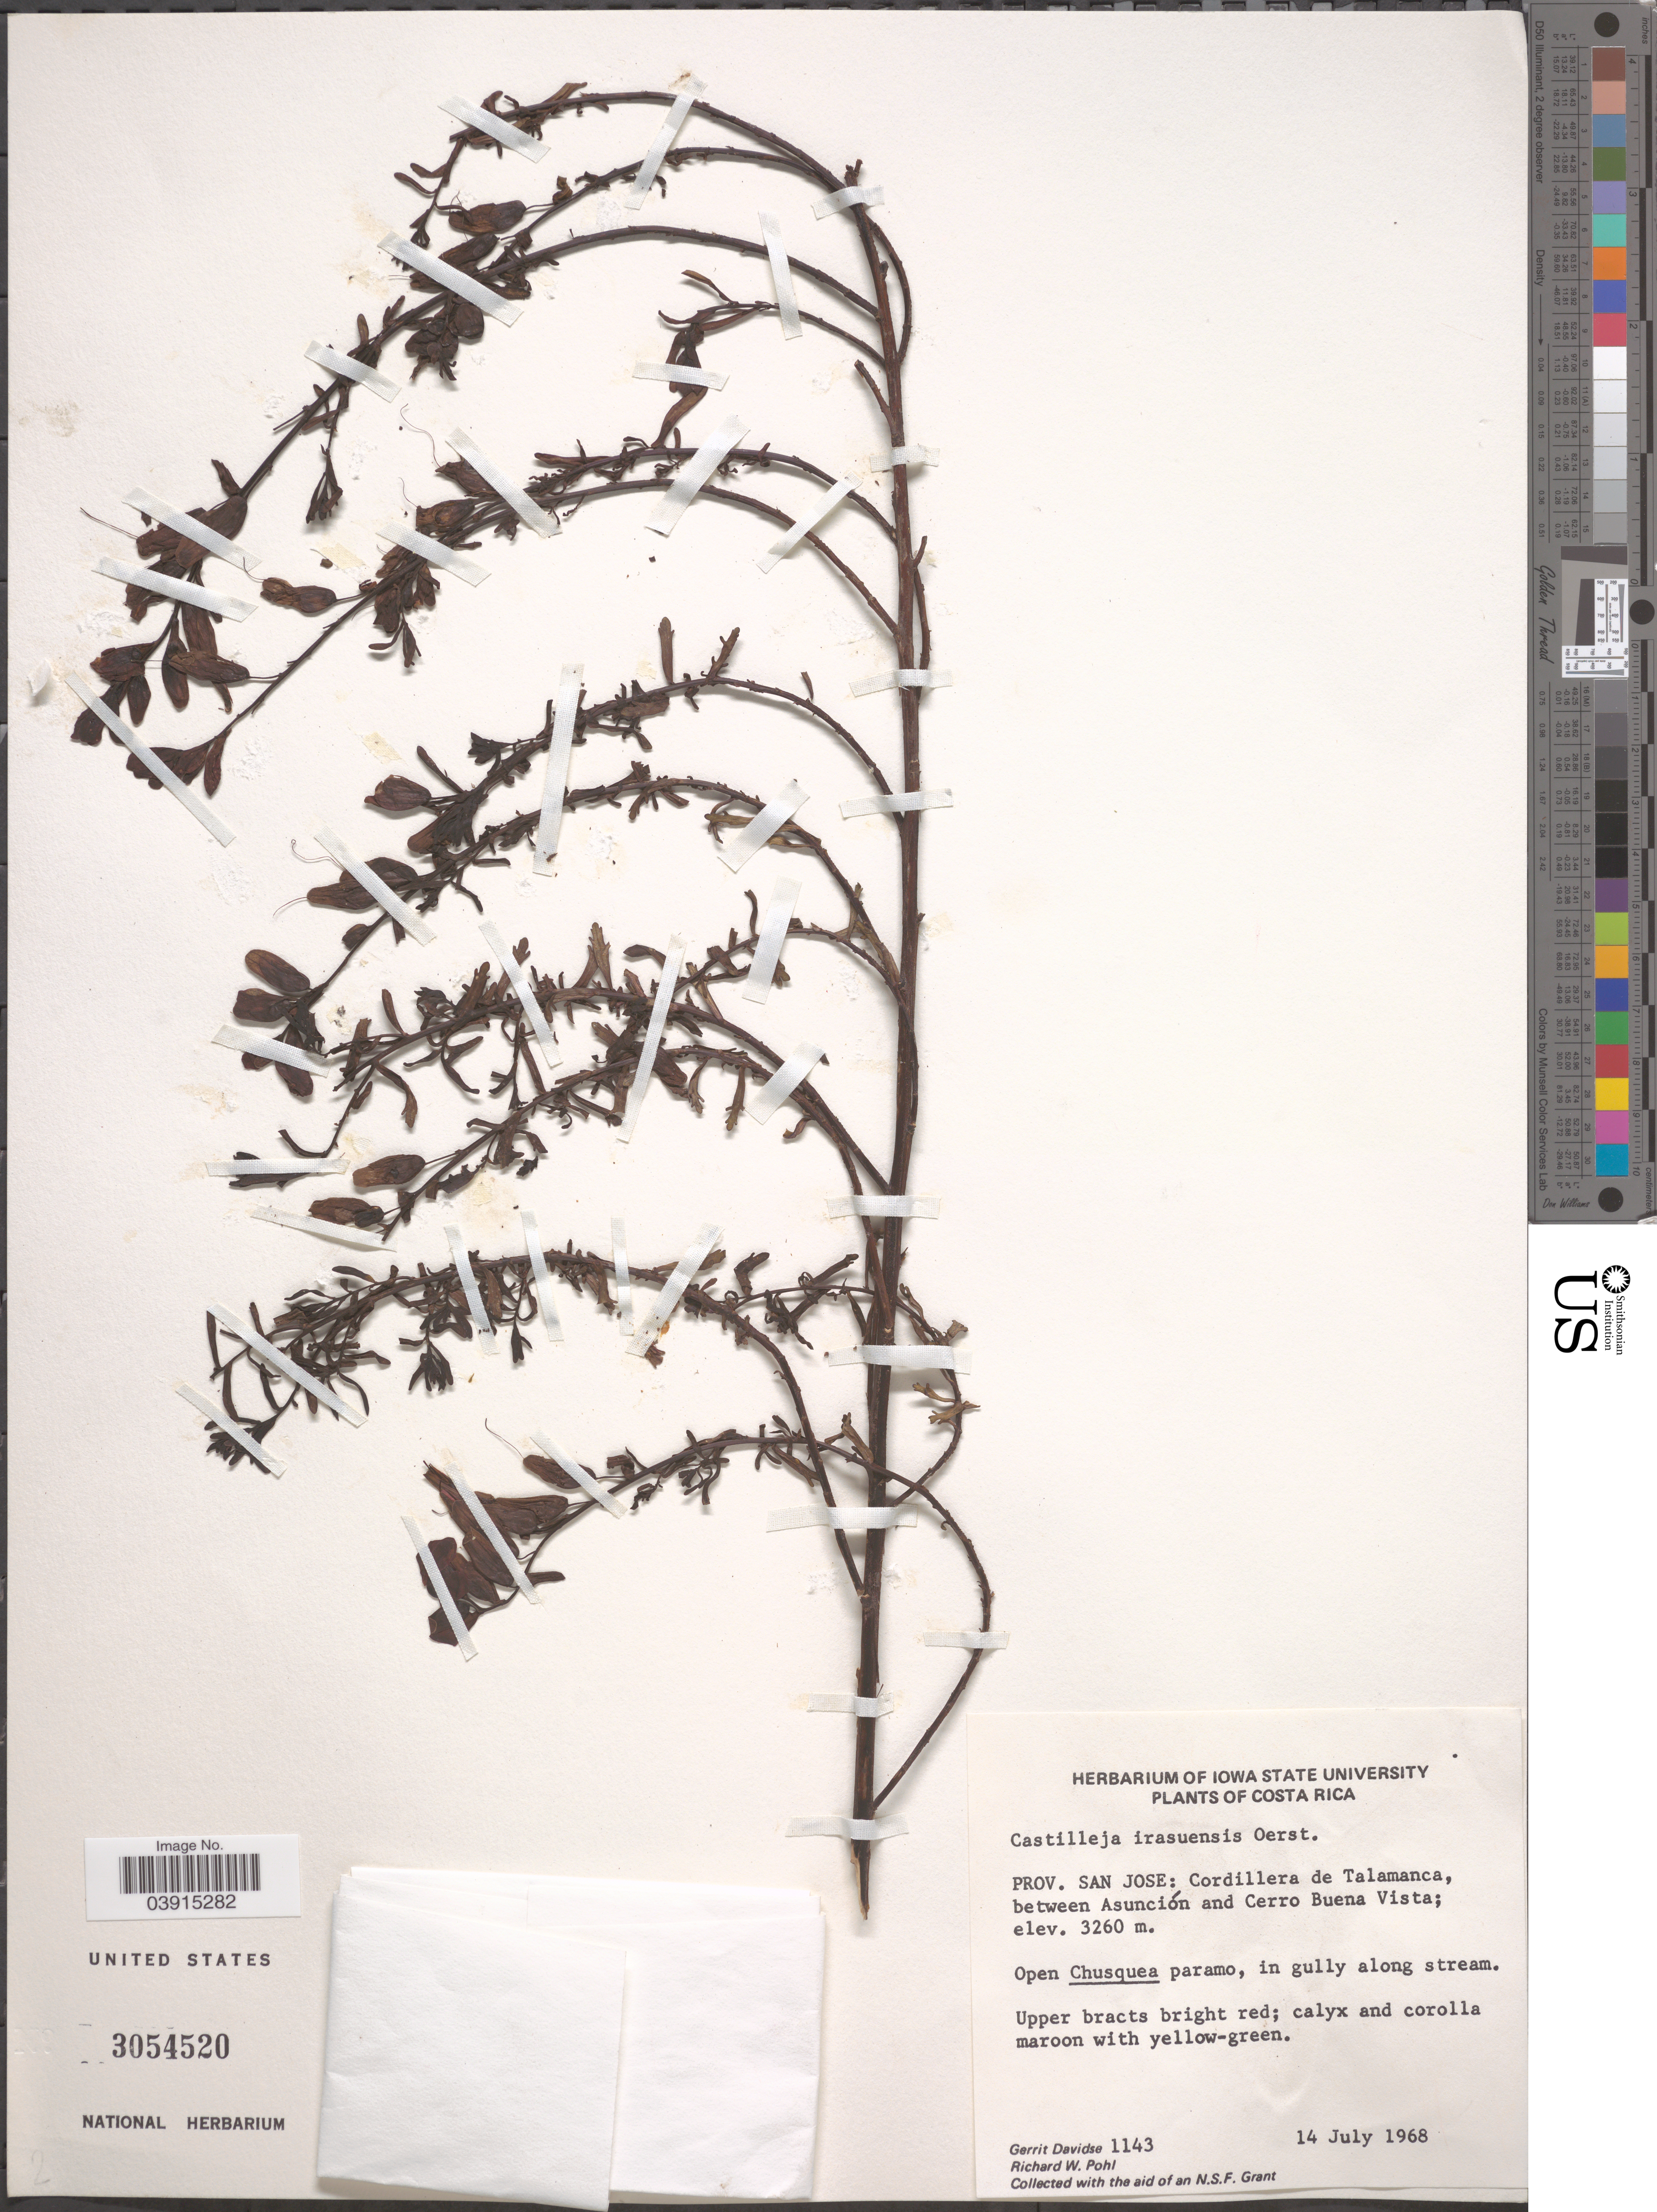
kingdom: Plantae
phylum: Tracheophyta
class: Magnoliopsida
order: Lamiales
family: Orobanchaceae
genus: Castilleja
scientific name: Castilleja irazuensis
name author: Oerst.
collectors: G. Davidse & R. W. Pohl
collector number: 1143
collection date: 1968-07-14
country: Costa Rica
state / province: San José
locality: Cordillera de Talamanca, between Asunción and Cerro Buena Vista.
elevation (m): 3260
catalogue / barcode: US 3054520